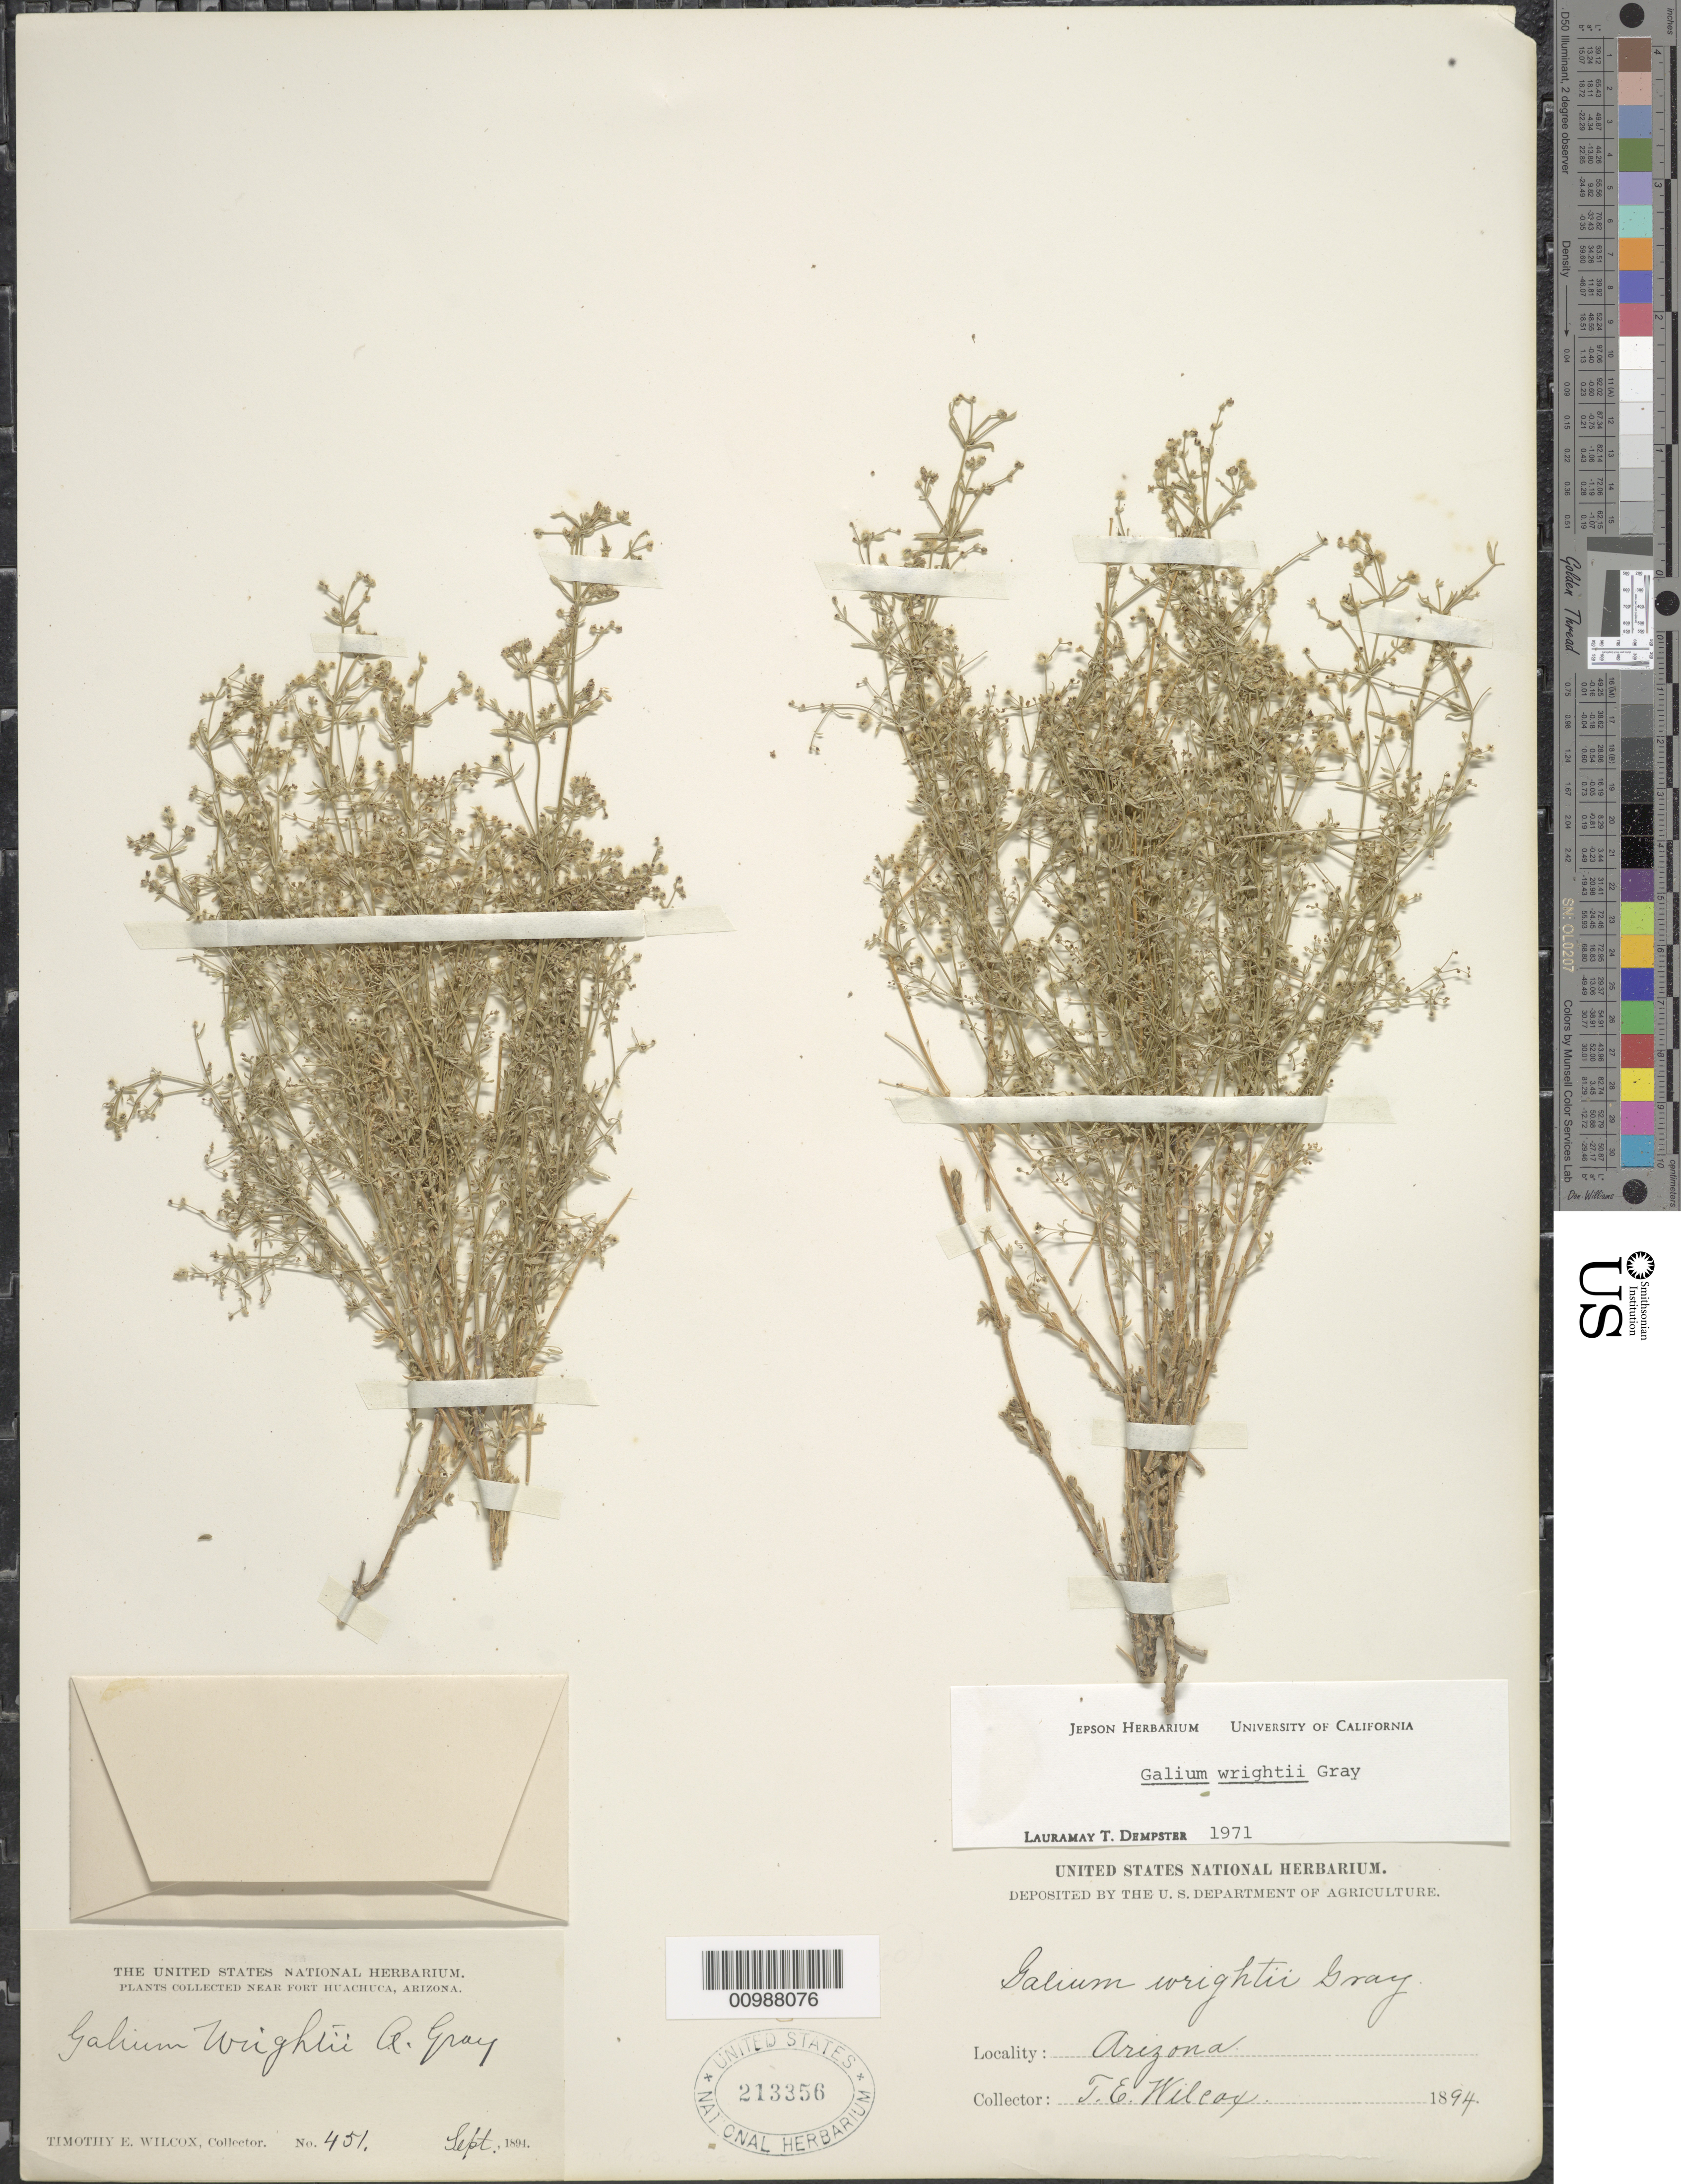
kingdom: Plantae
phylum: Tracheophyta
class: Magnoliopsida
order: Gentianales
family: Rubiaceae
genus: Galium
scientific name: Galium wrightii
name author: A. Gray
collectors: T. E. Wilcox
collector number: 451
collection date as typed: Sep 1894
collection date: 1894-09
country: United States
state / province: Arizona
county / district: Cochise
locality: Near Fort Huachuca.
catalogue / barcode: US 213356